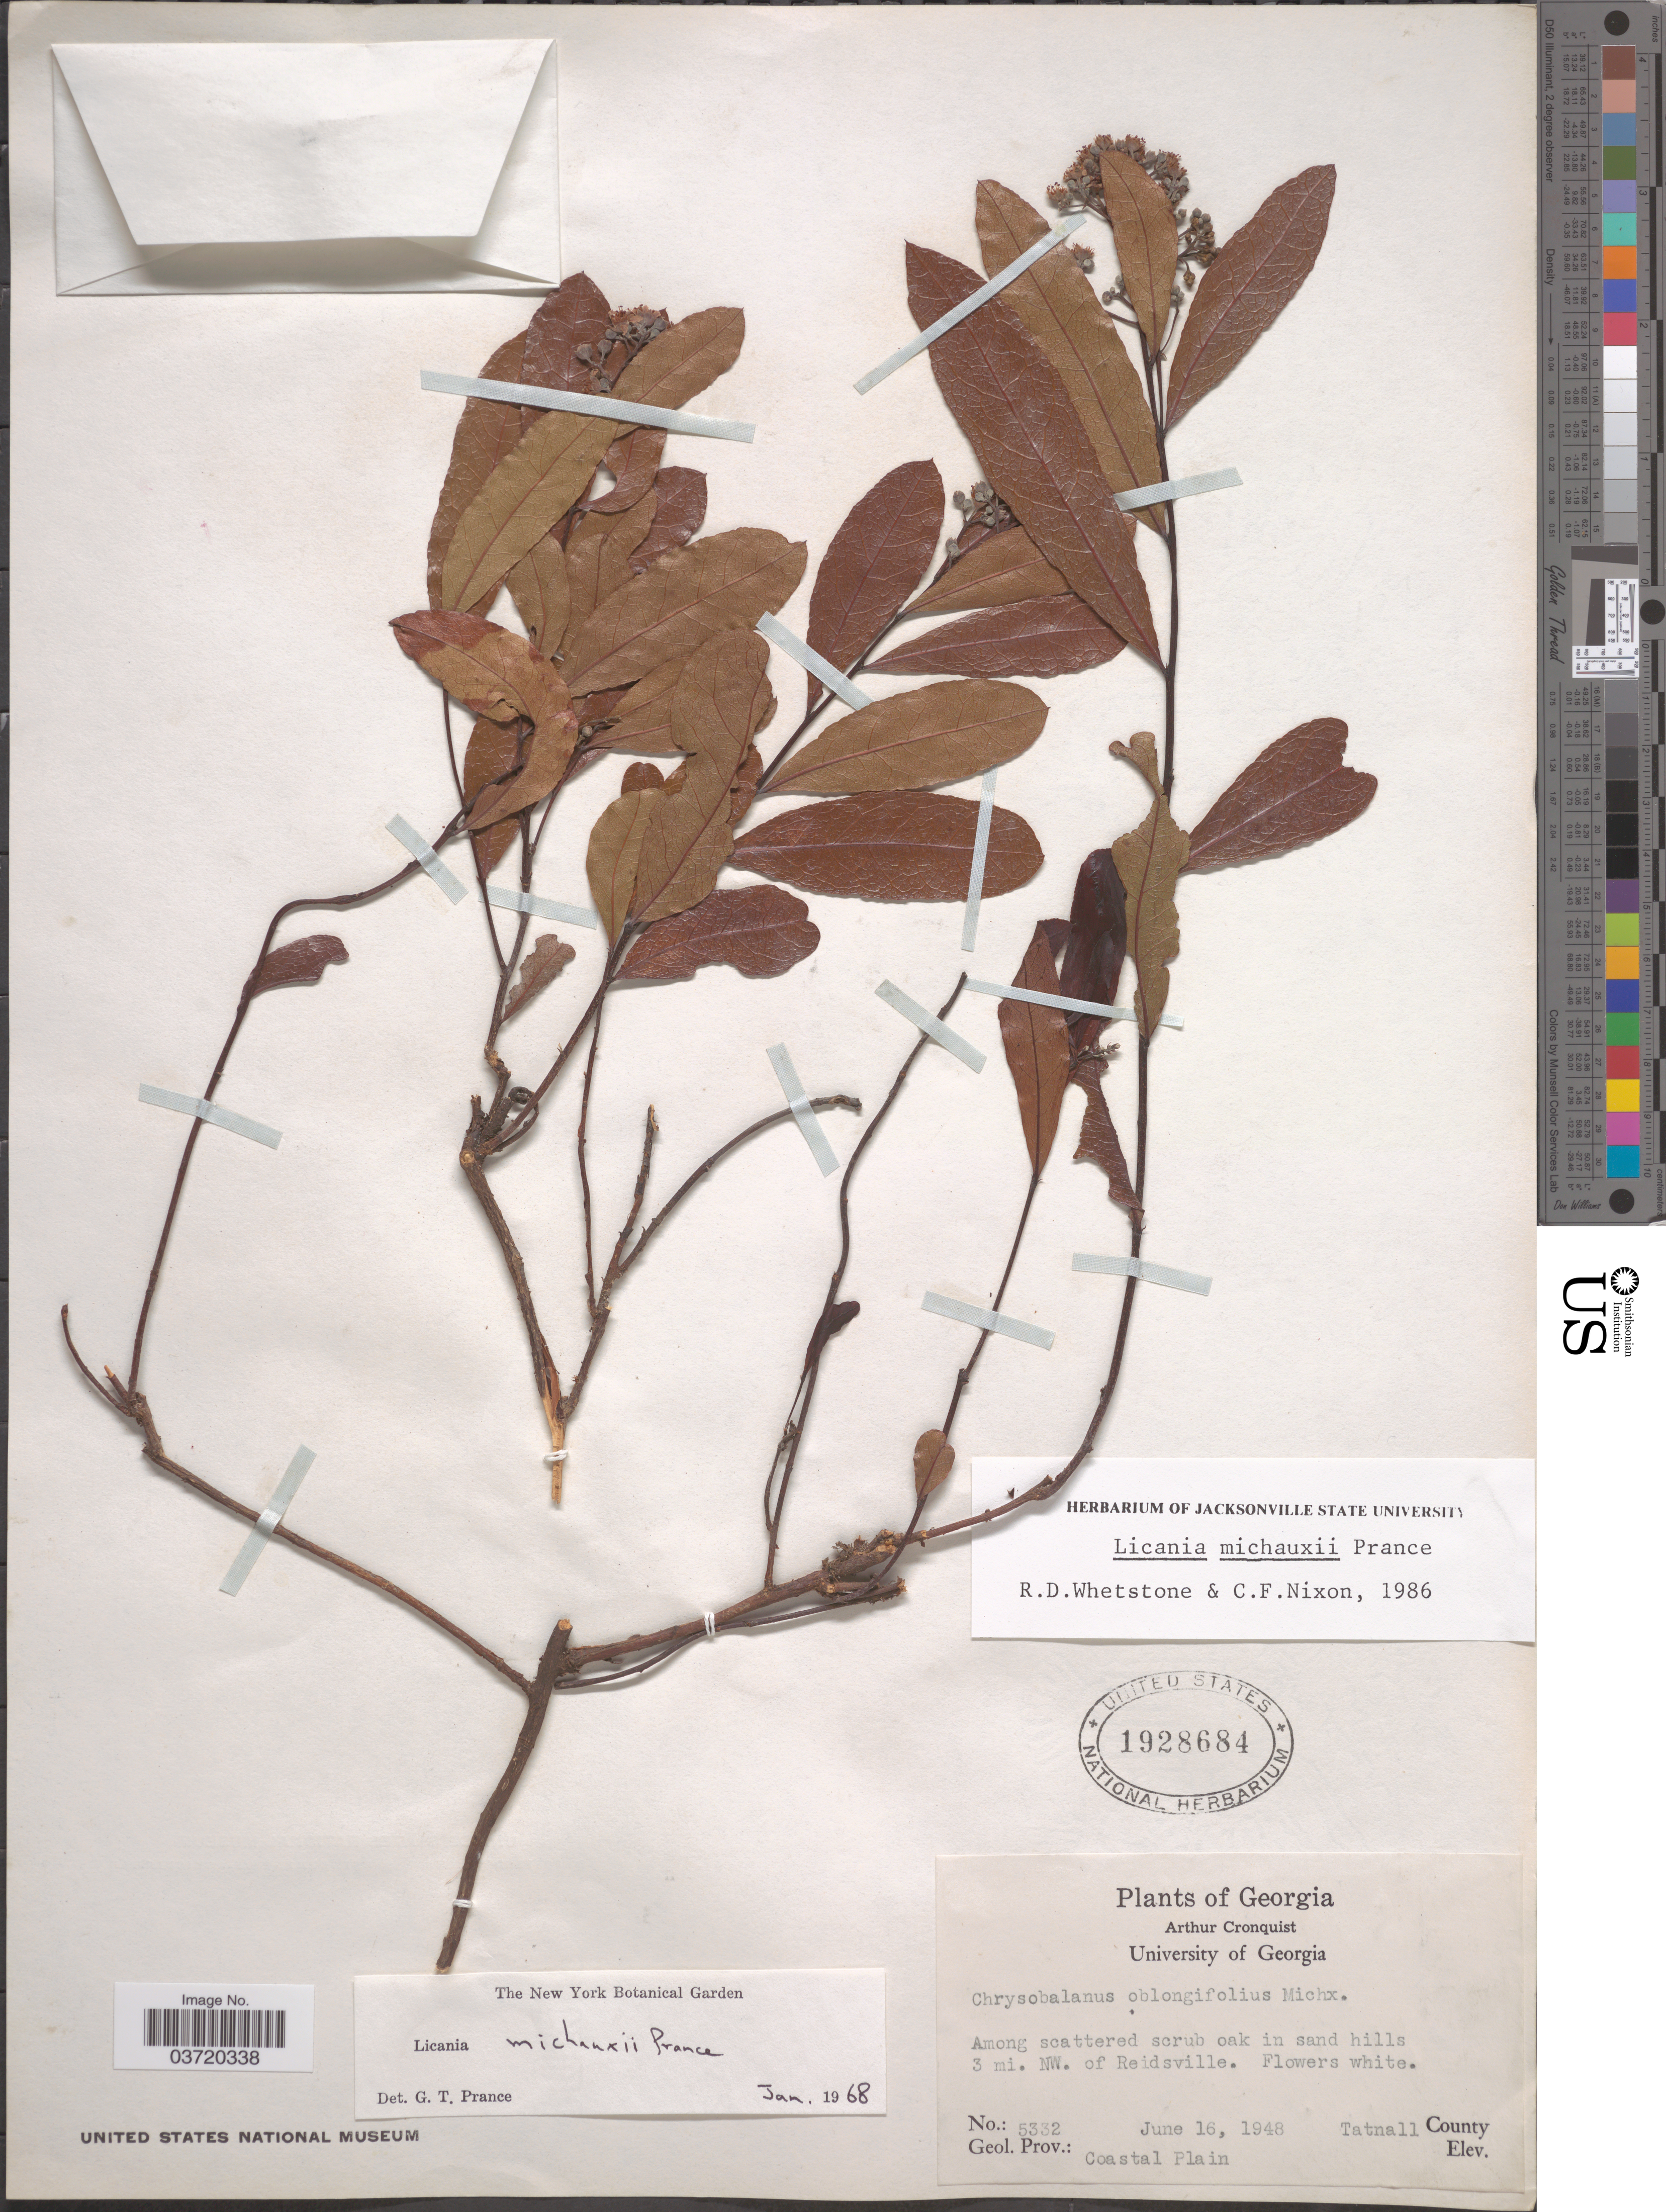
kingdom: Plantae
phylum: Tracheophyta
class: Magnoliopsida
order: Malpighiales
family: Chrysobalanaceae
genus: Geobalanus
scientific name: Geobalanus oblongifolius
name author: (Michx.) Small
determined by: Strong, M. T., (US), Smithsonian Institution - National Museum of Natural History (UNITED STATES)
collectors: A. J. Cronquist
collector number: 5332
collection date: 1948-06-16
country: United States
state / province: Georgia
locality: Among scattered scrub oak in sand hills 3 mi. NW. of Reidsville. Tatnall County. Geol. Prov.: Coastal Plain.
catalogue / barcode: US 1928684